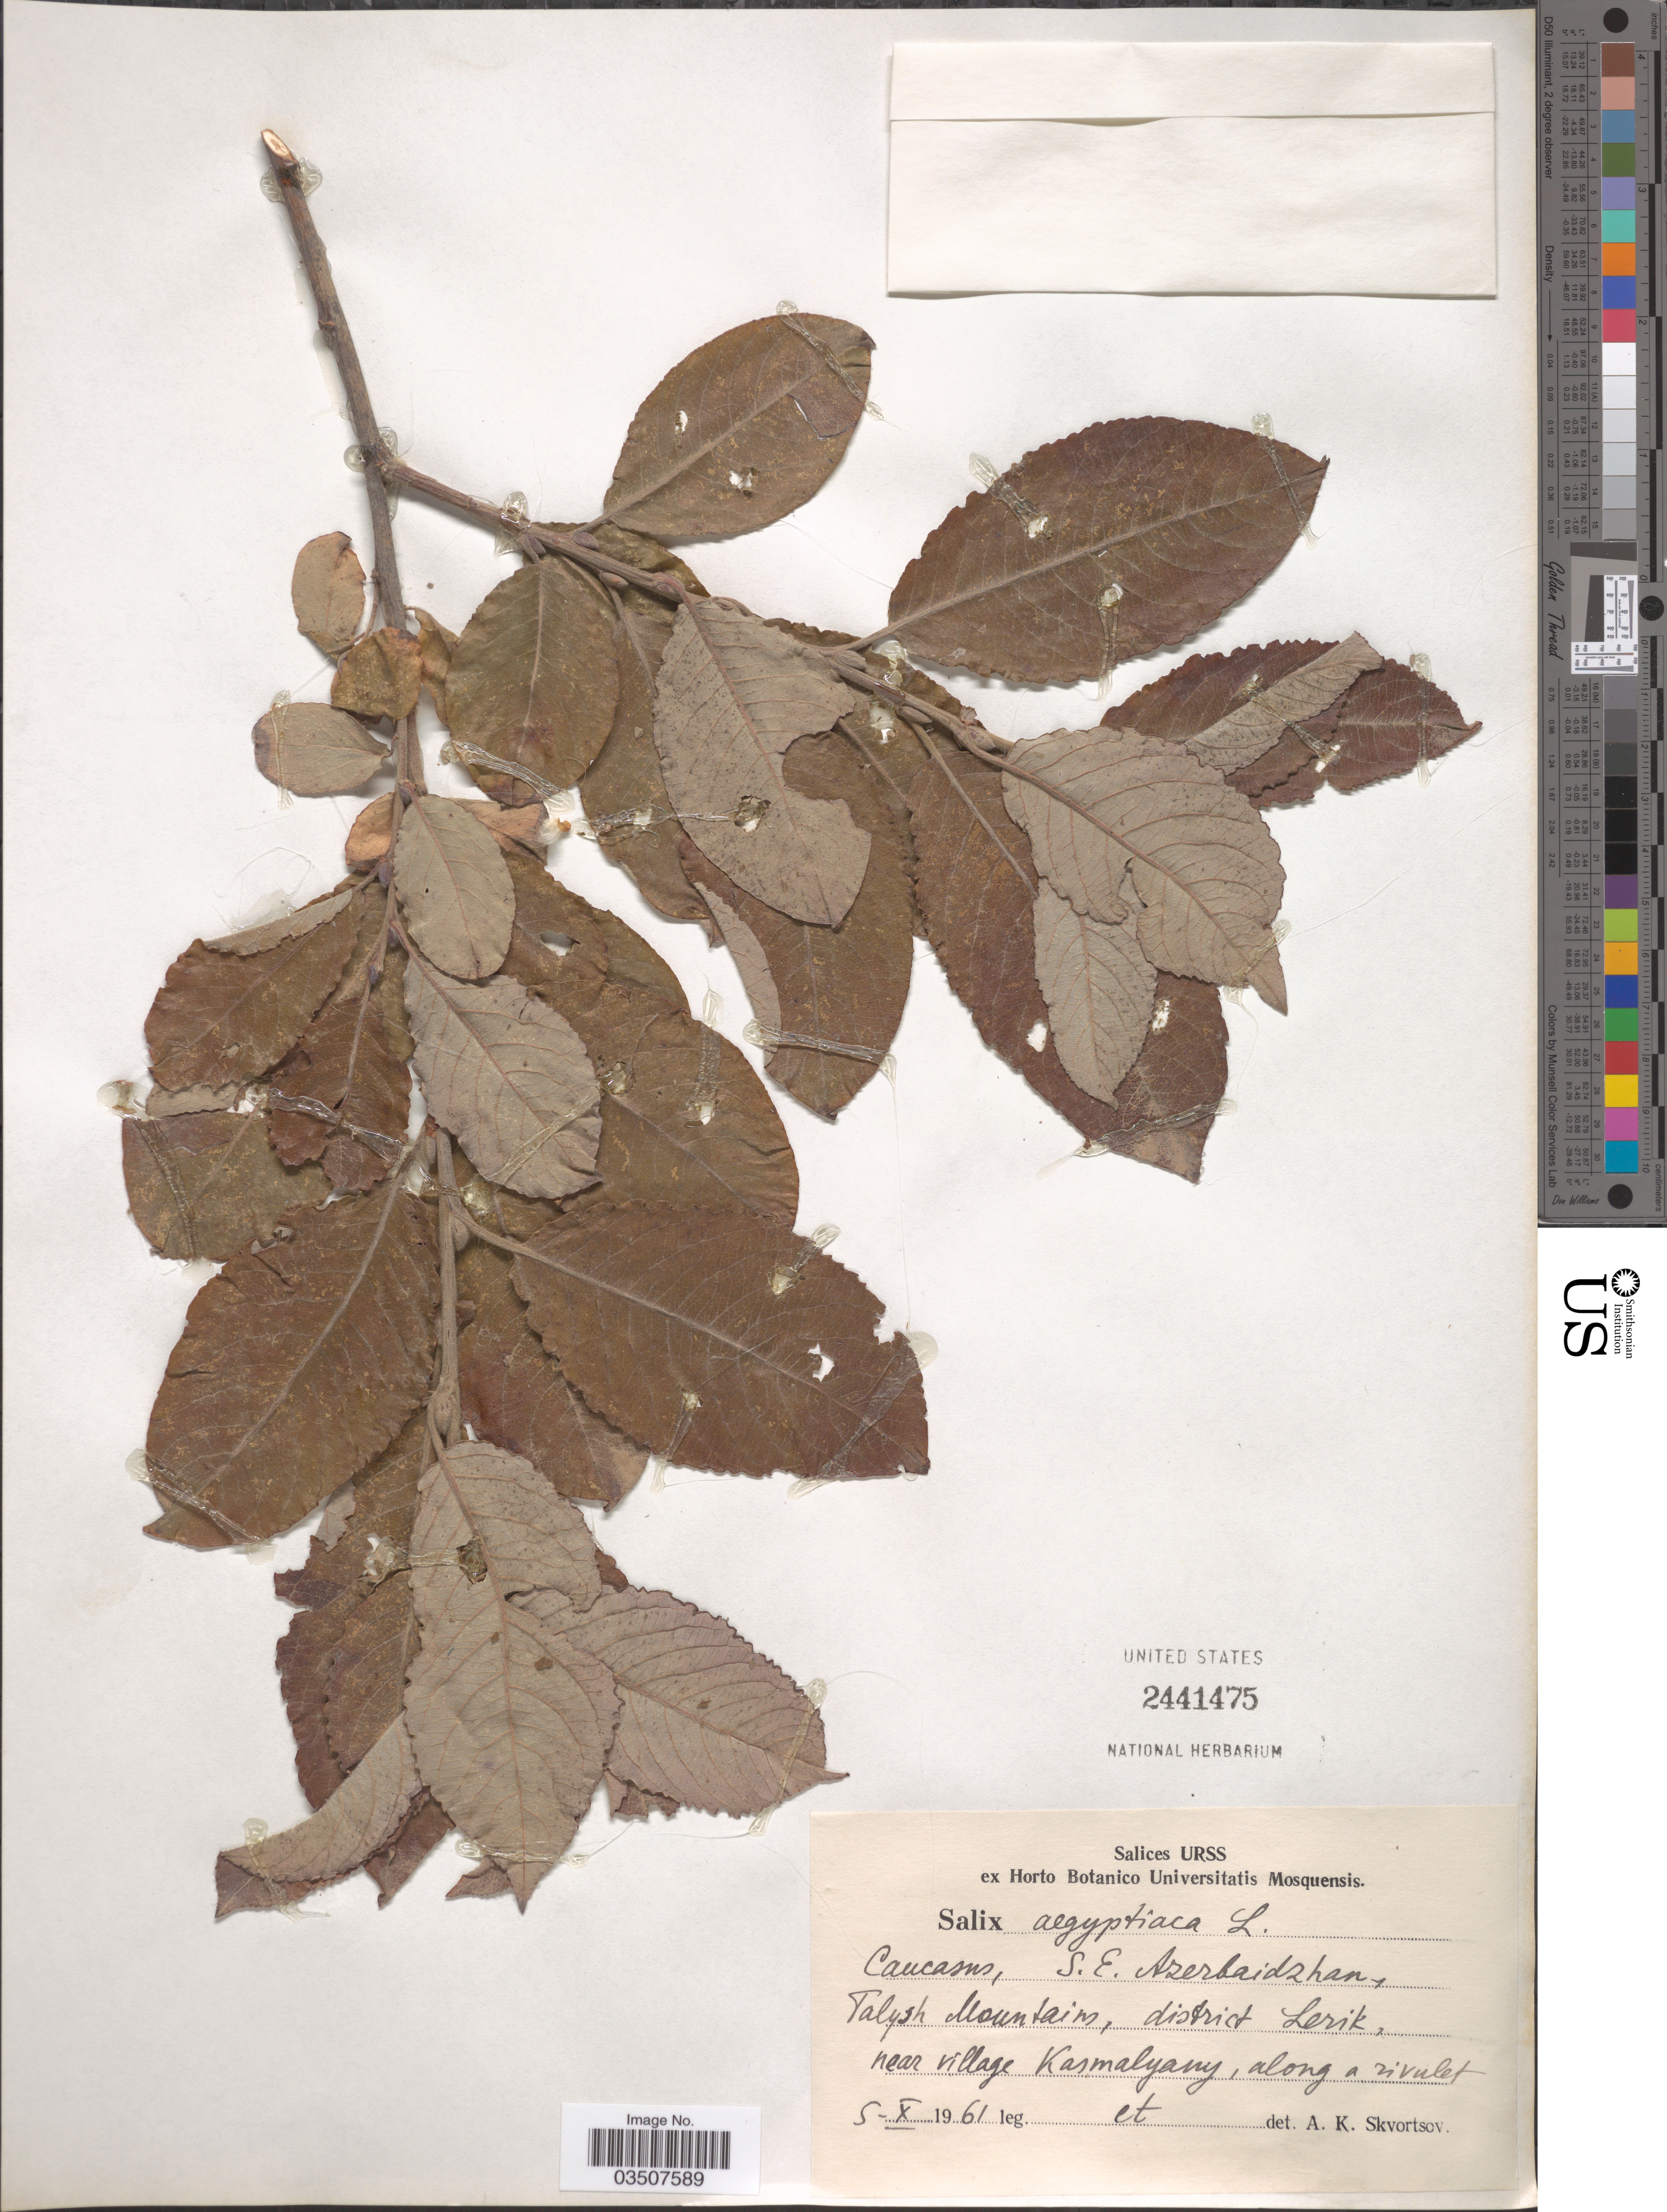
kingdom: Plantae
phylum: Tracheophyta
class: Magnoliopsida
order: Malpighiales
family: Salicaceae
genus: Salix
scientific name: Salix aegyptiaca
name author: L.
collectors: A. K. Skvortsov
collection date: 1961-10-05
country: Azerbaijan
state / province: Lerik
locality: Caucasus, S.E. Azerbaidzhan, Talysh Mountain, district Lerik, near village Kasmalyany, along a rivulet.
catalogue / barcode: US 2441475